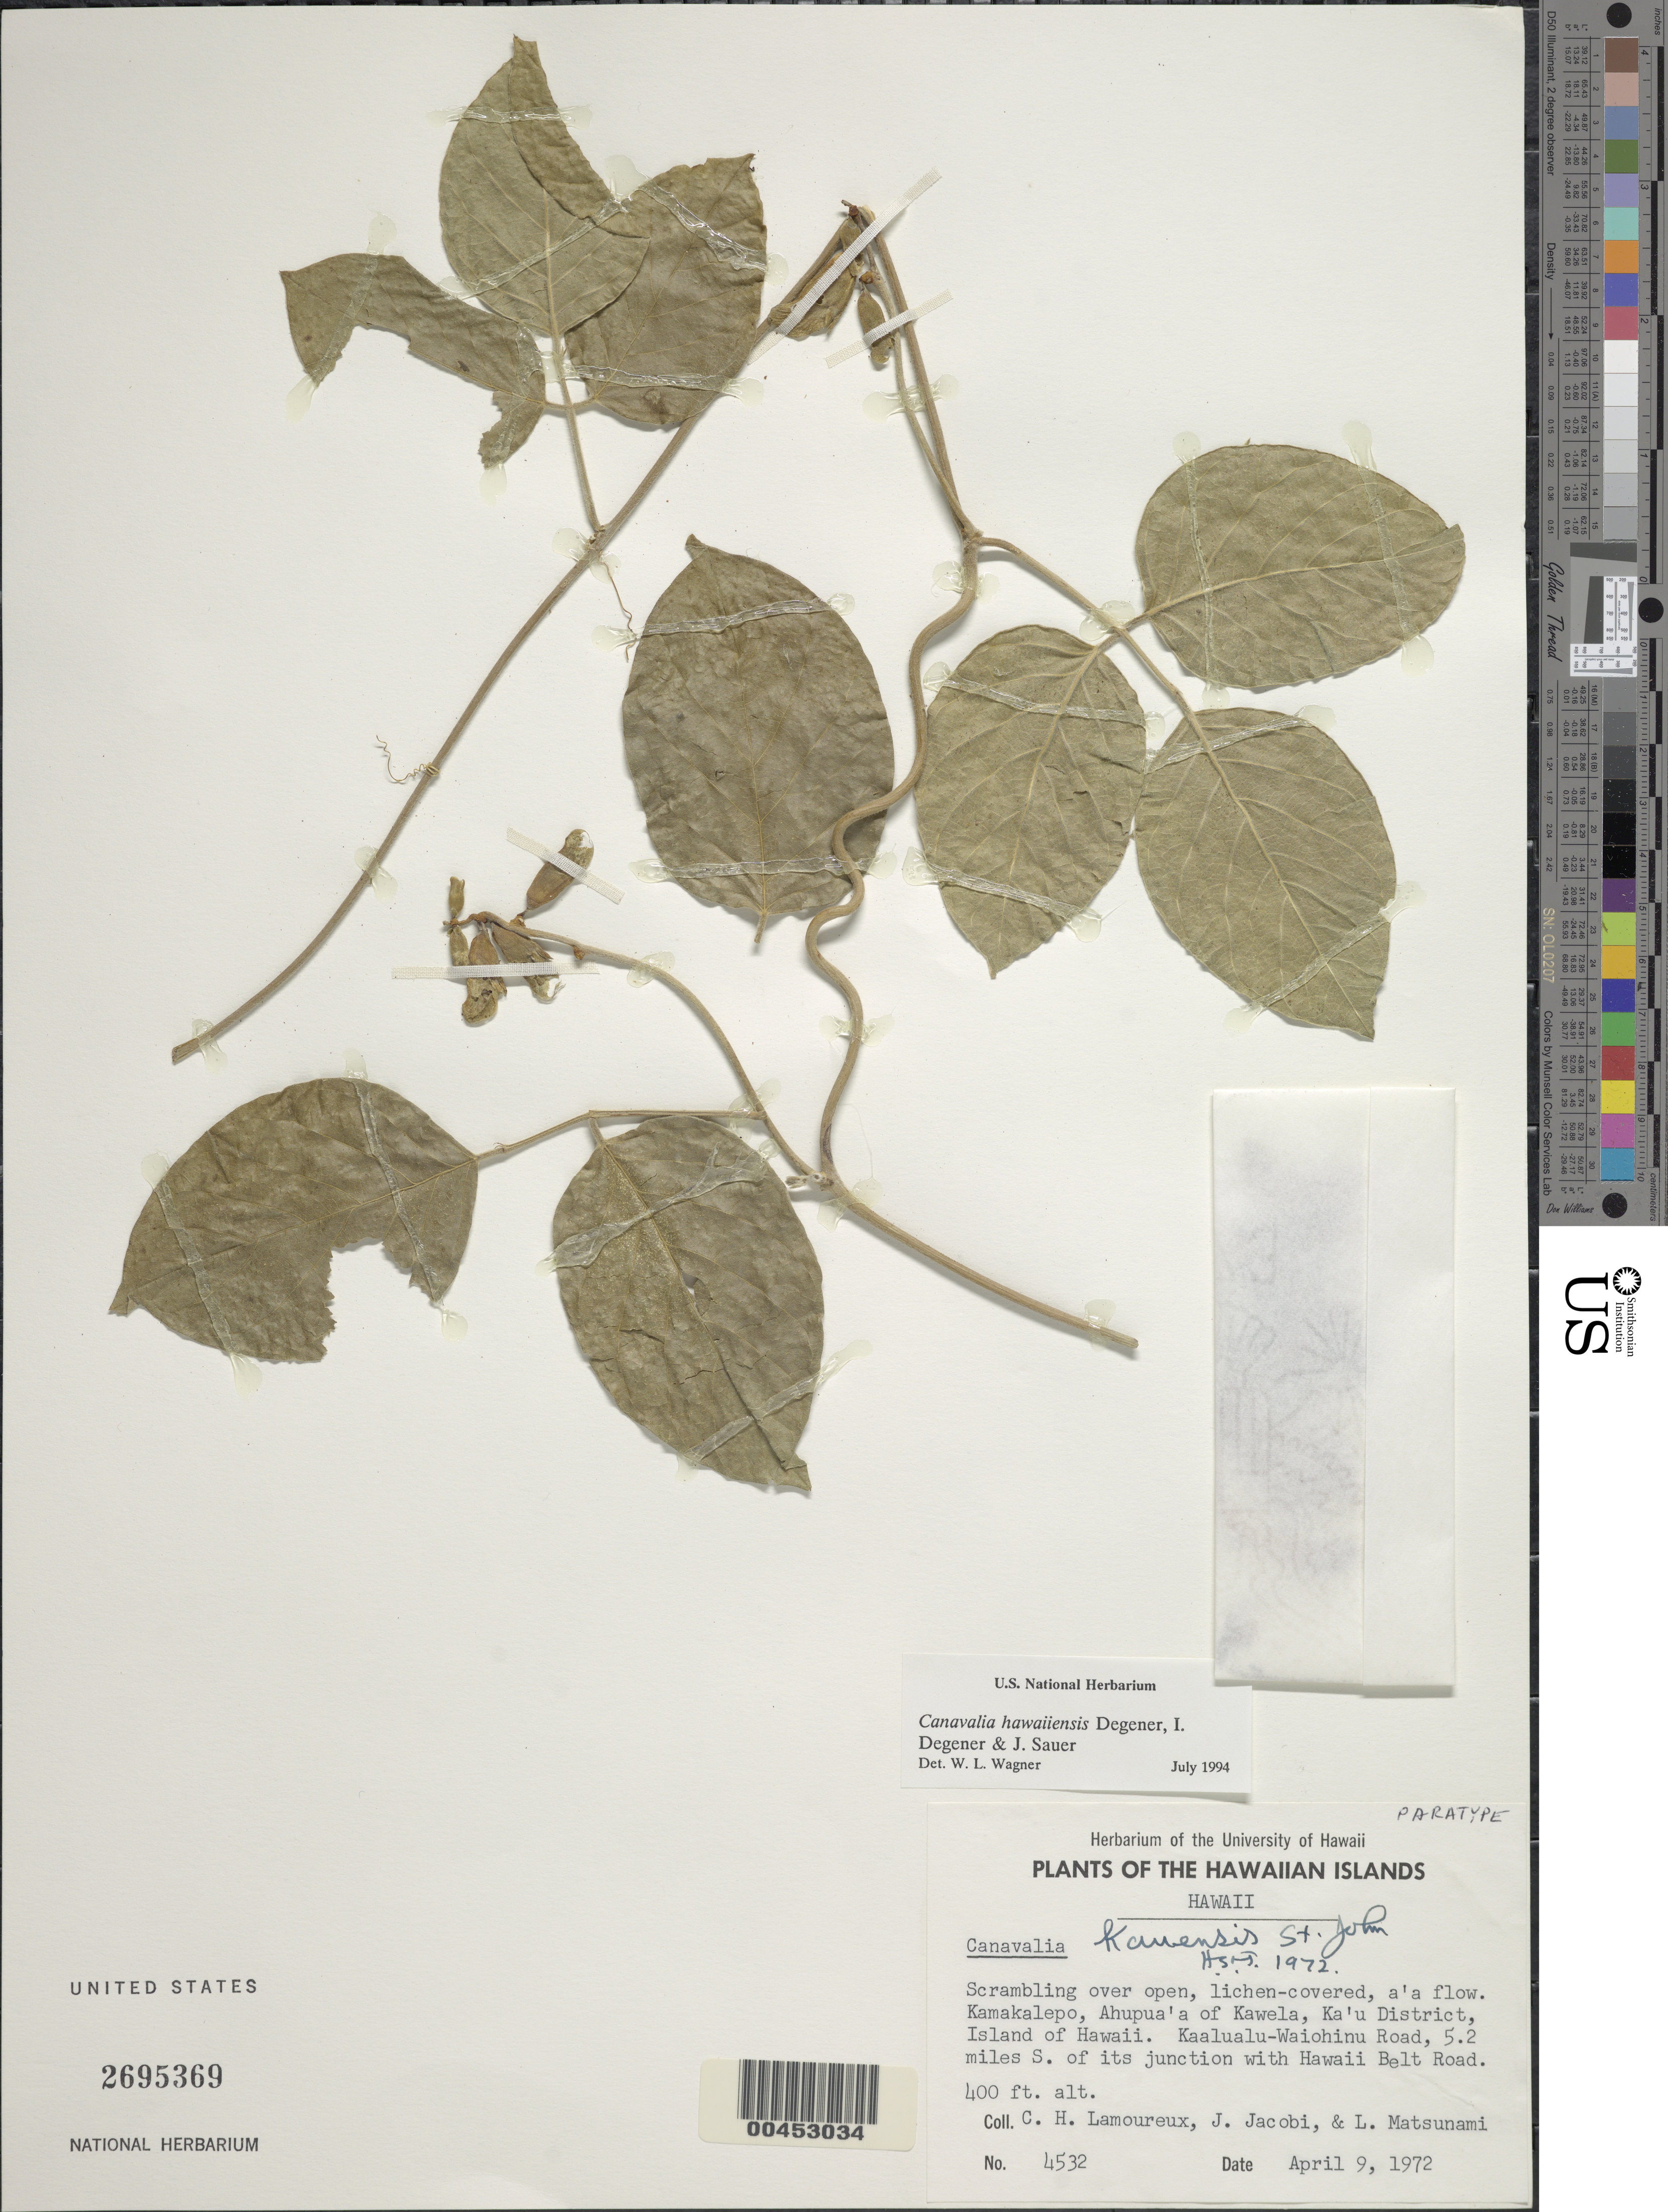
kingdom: Plantae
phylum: Tracheophyta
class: Magnoliopsida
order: Fabales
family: Fabaceae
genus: Canavalia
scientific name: Canavalia hawaiiensis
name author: O. Deg. & J.D. Sauer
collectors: C. H. Lamoureux, J. Jacobi & L. Matsunami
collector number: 4532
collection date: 1972-04-09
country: United States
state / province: Hawaii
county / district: Hawaii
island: Hawaii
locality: Hawaiian Islands, Kamakalepo, Ahupua'a of Kawela, Ka'u District, Island of Hawaii, Kaalualu-Waiohinu Road, 5.2m miles S of its junction with Hawaii Belt Road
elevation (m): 122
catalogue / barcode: US 2695369